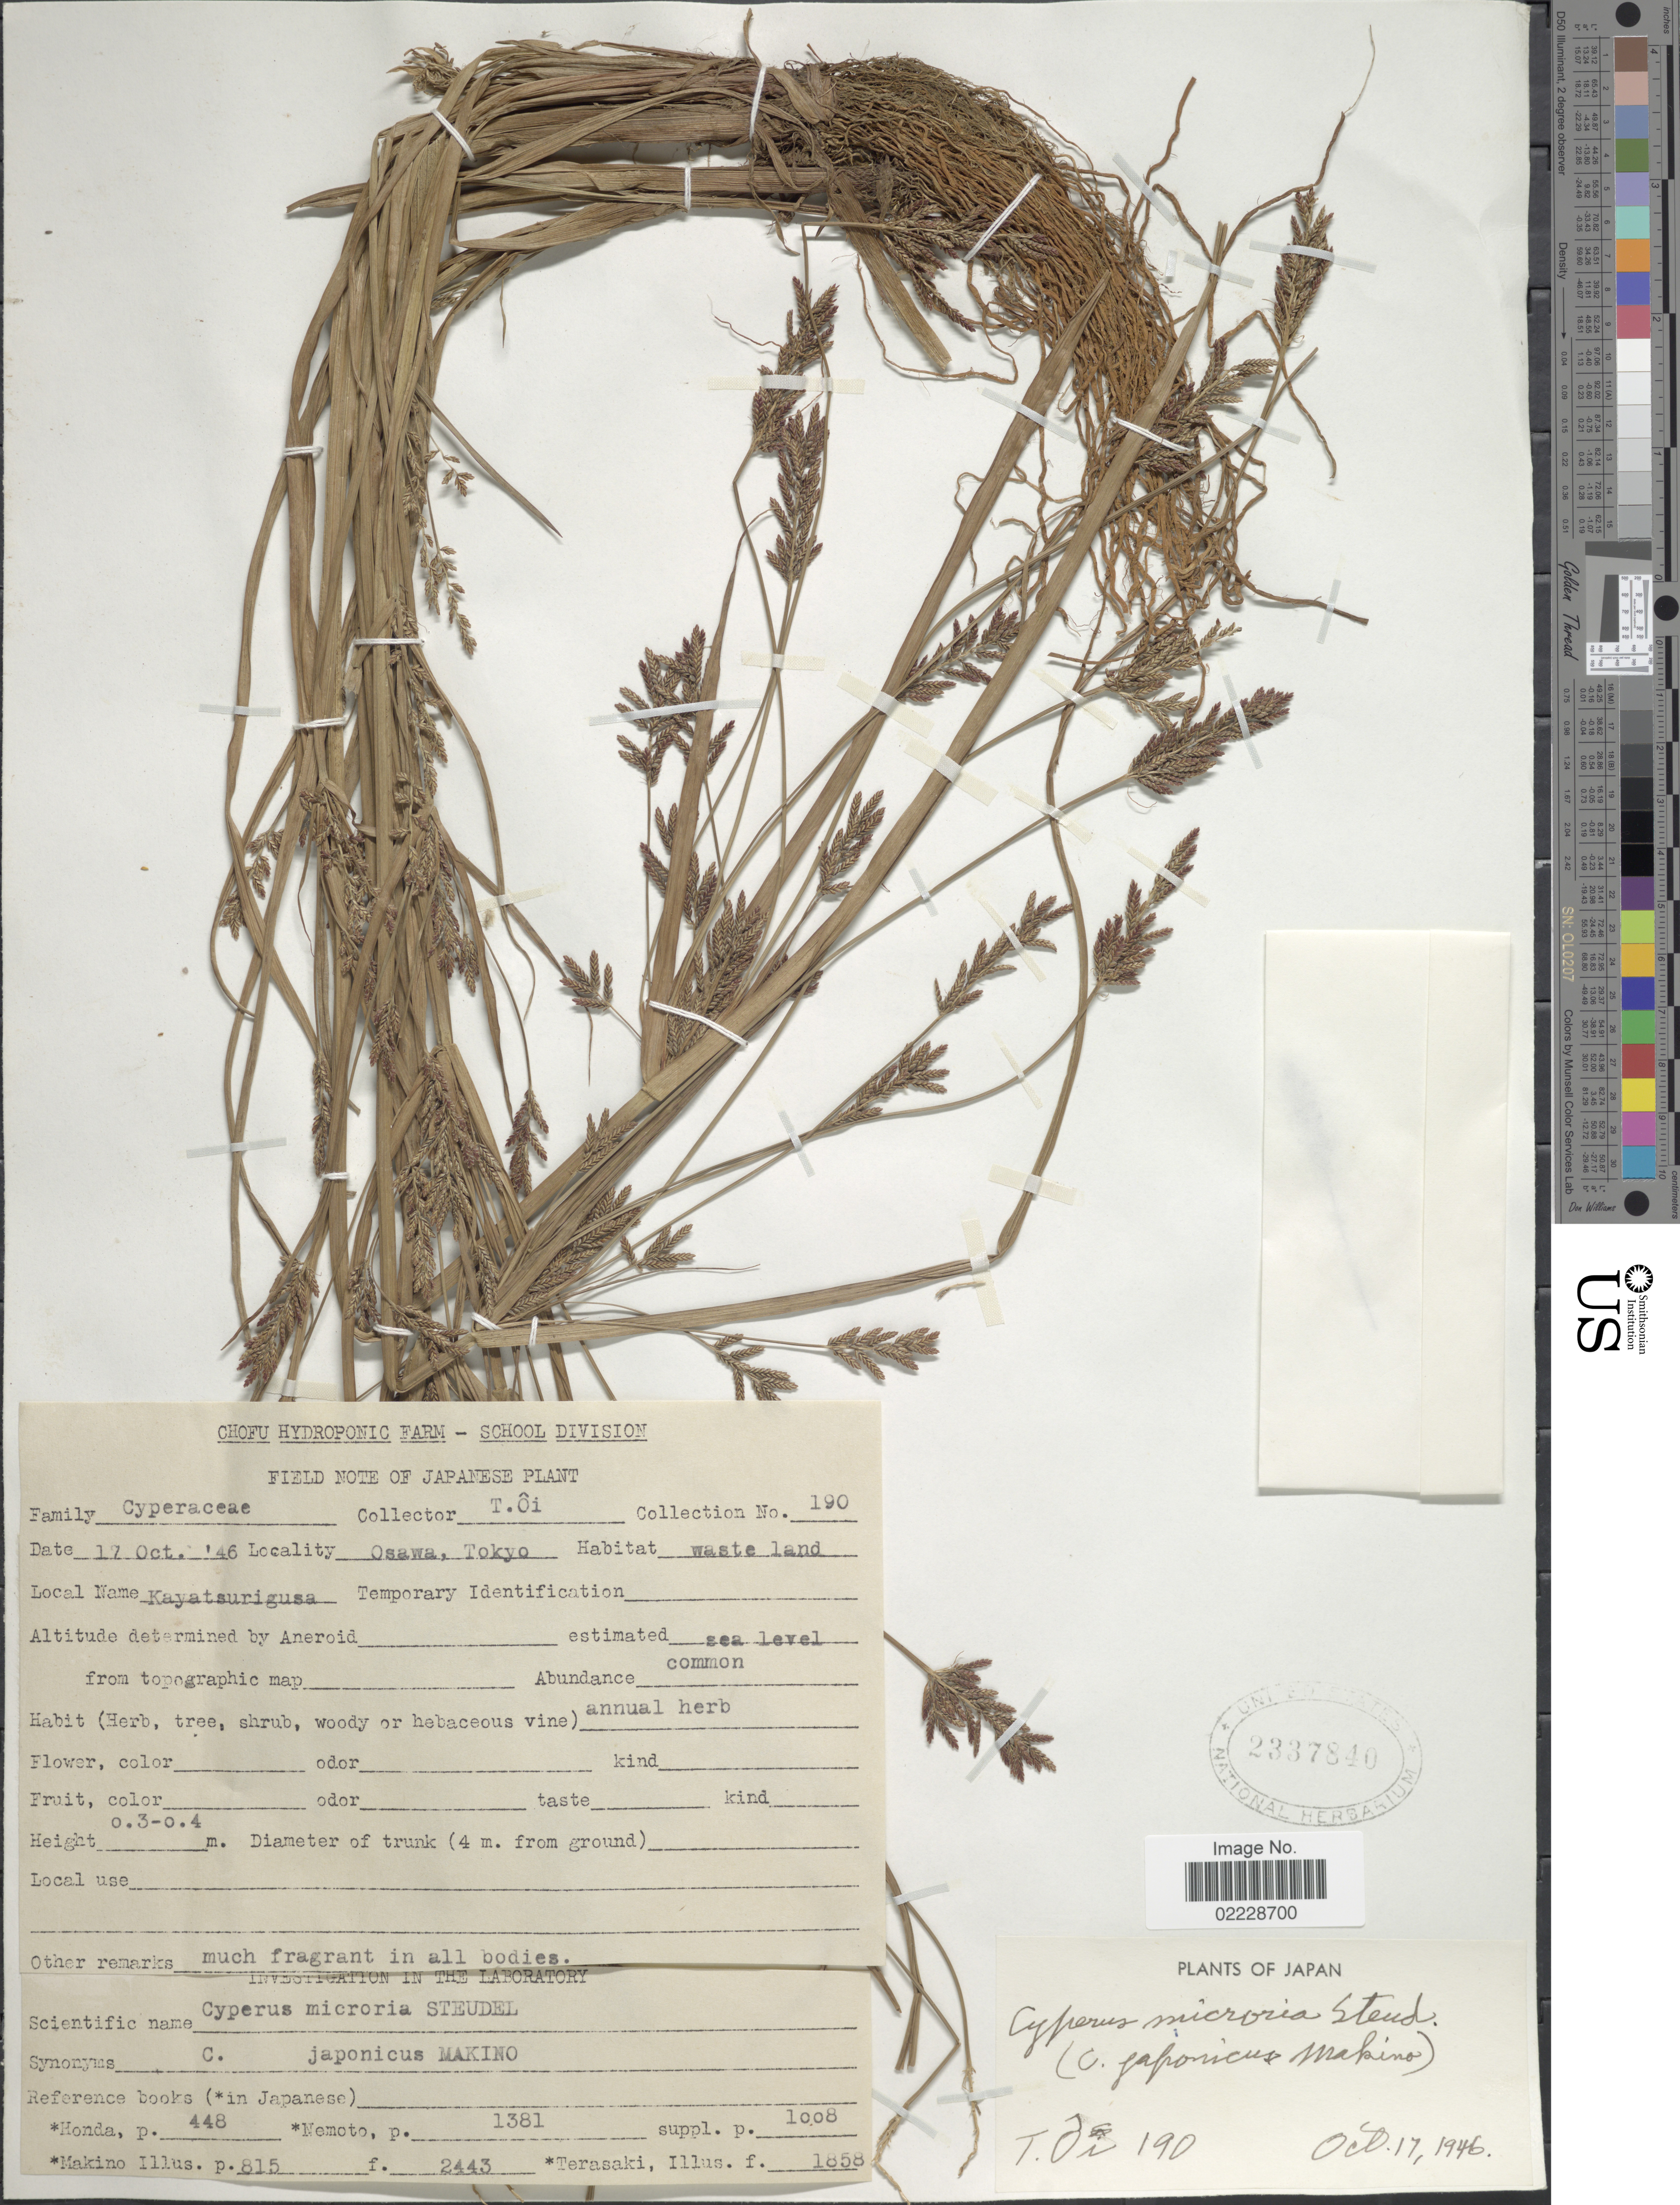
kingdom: Plantae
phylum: Tracheophyta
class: Liliopsida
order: Poales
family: Cyperaceae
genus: Cyperus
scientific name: Cyperus microiria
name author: Steud.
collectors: T. Oi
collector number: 190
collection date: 1946-10-17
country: Japan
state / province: Tokyo, Federal City of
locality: Osawa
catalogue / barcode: US 2337840